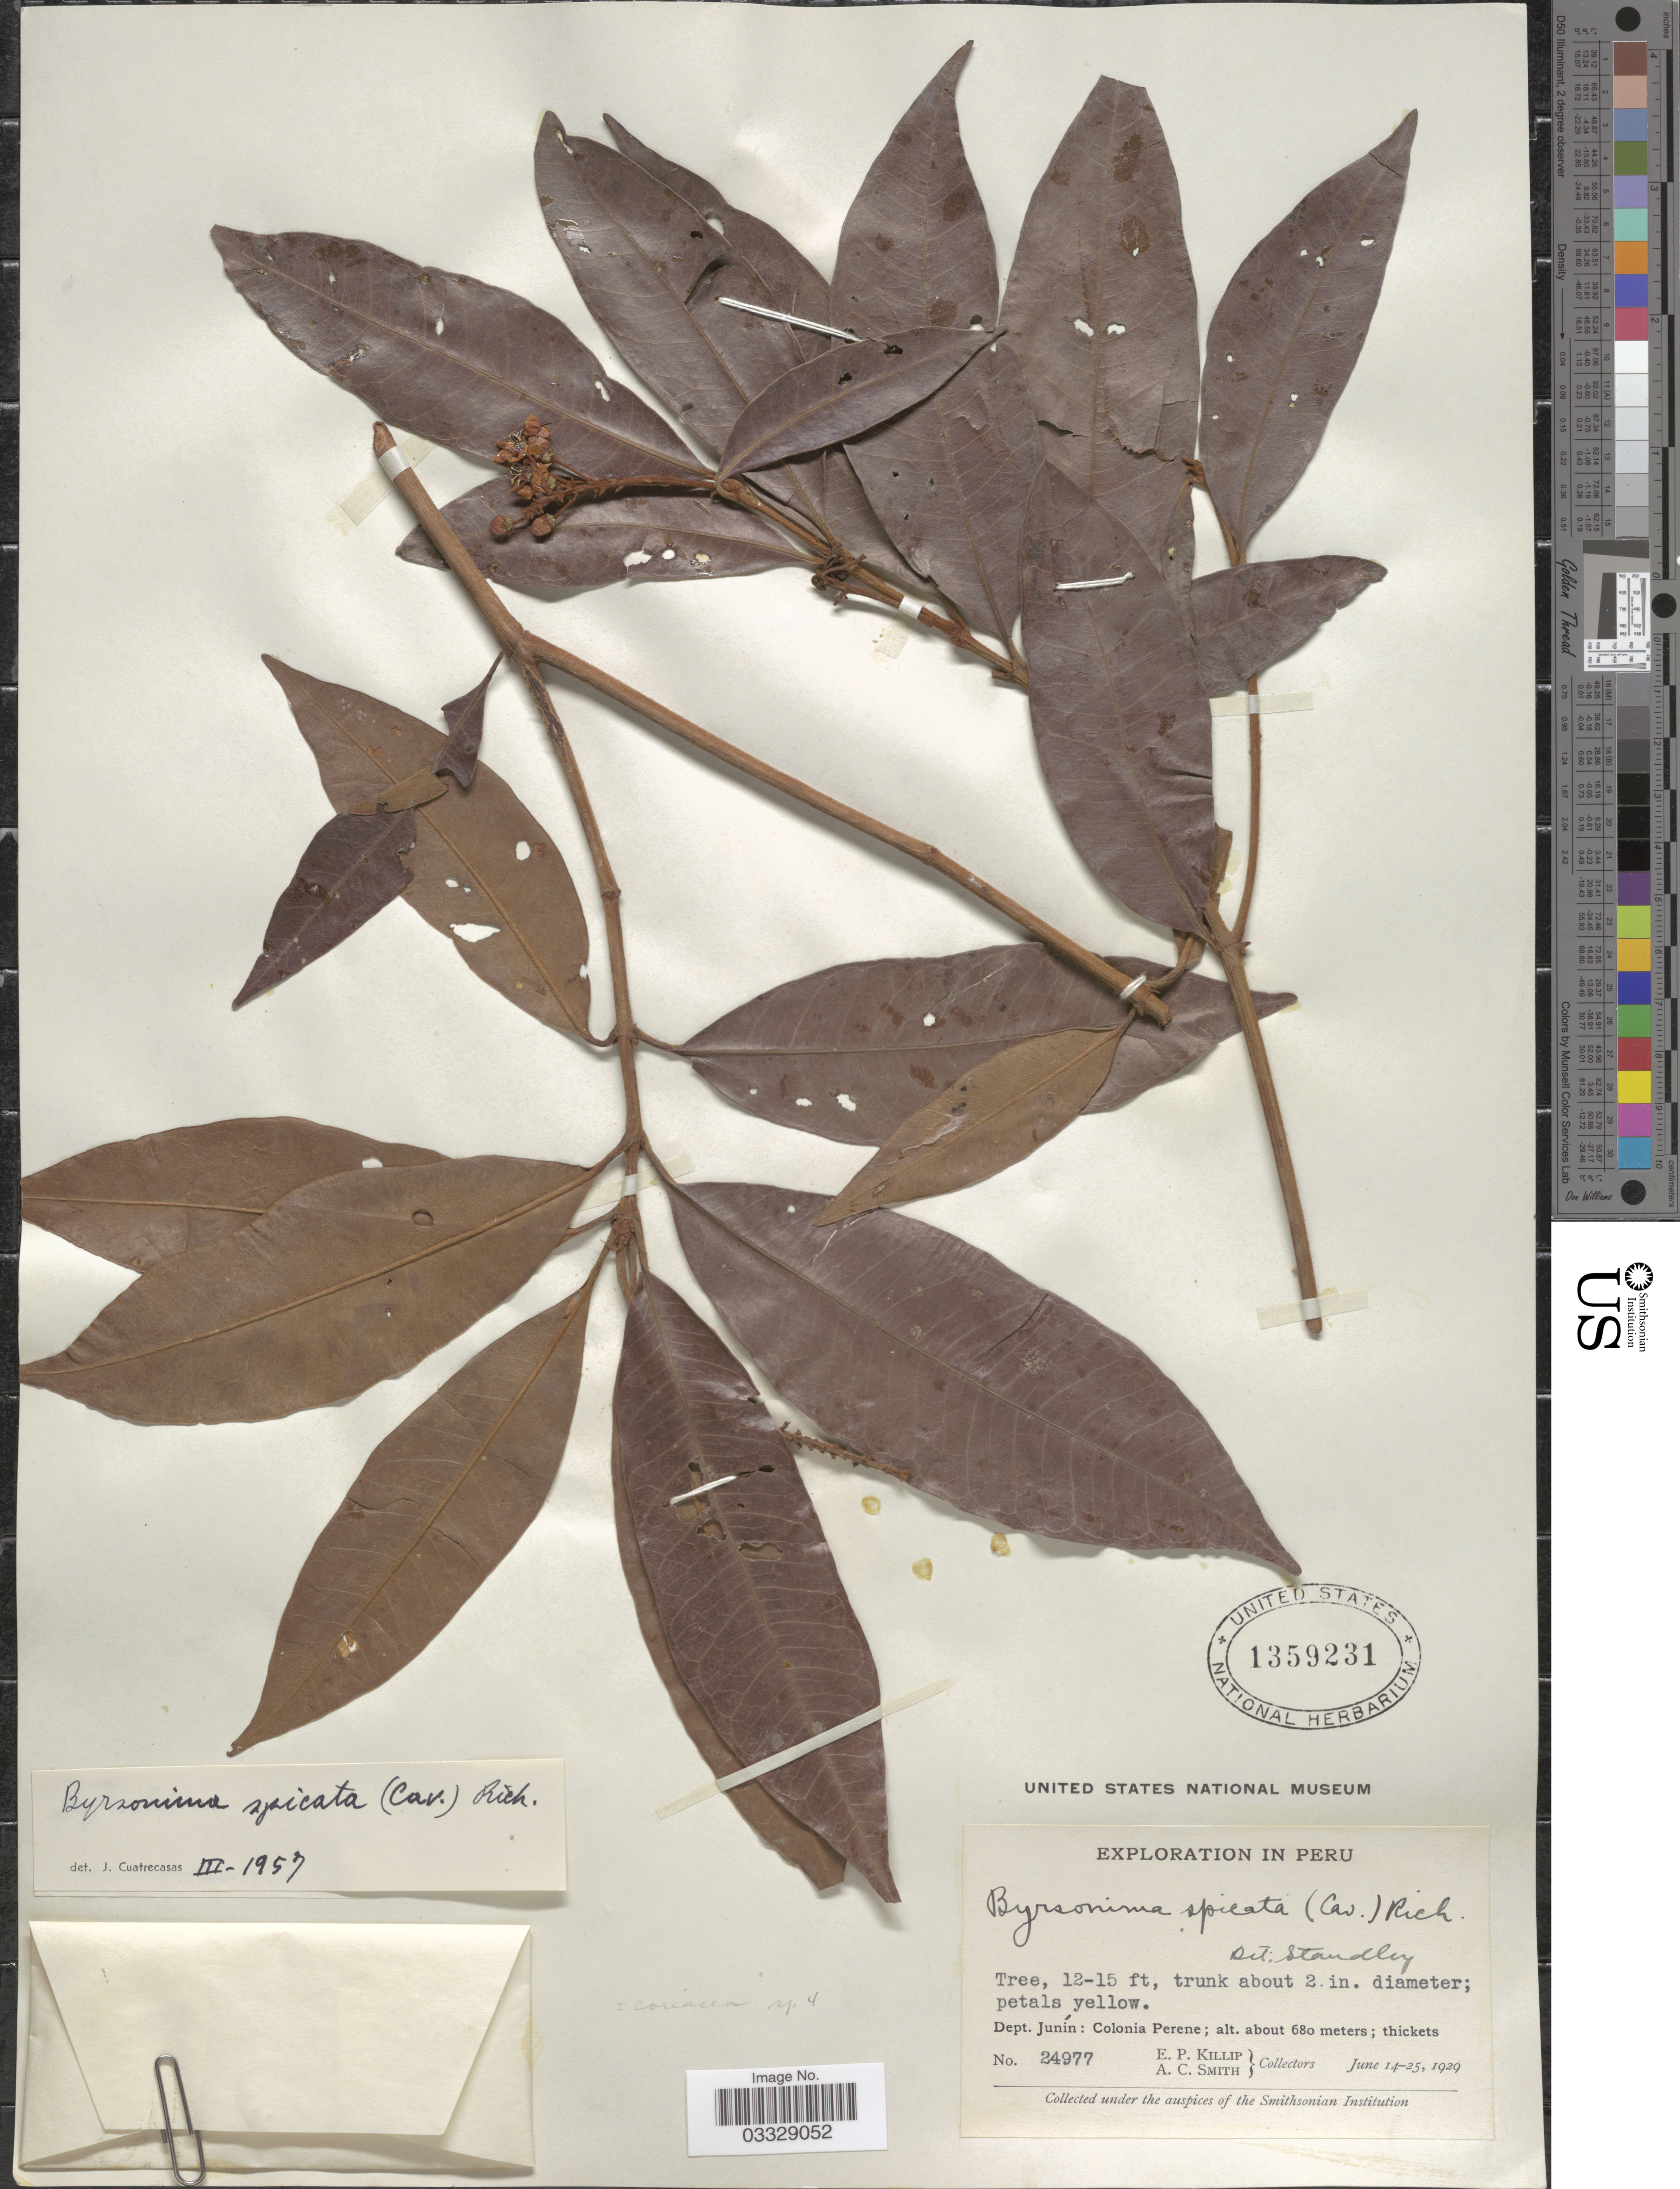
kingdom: Plantae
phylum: Tracheophyta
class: Magnoliopsida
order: Malpighiales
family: Malpighiaceae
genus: Byrsonima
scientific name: Byrsonima spicata (Cav.) DC.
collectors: E. P. Killip & A. C. Smith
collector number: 24977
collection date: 1929-06-14/1929-06-25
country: Peru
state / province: Junín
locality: Dept. Junín: Colonia Perene.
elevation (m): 680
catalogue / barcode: US 1359231